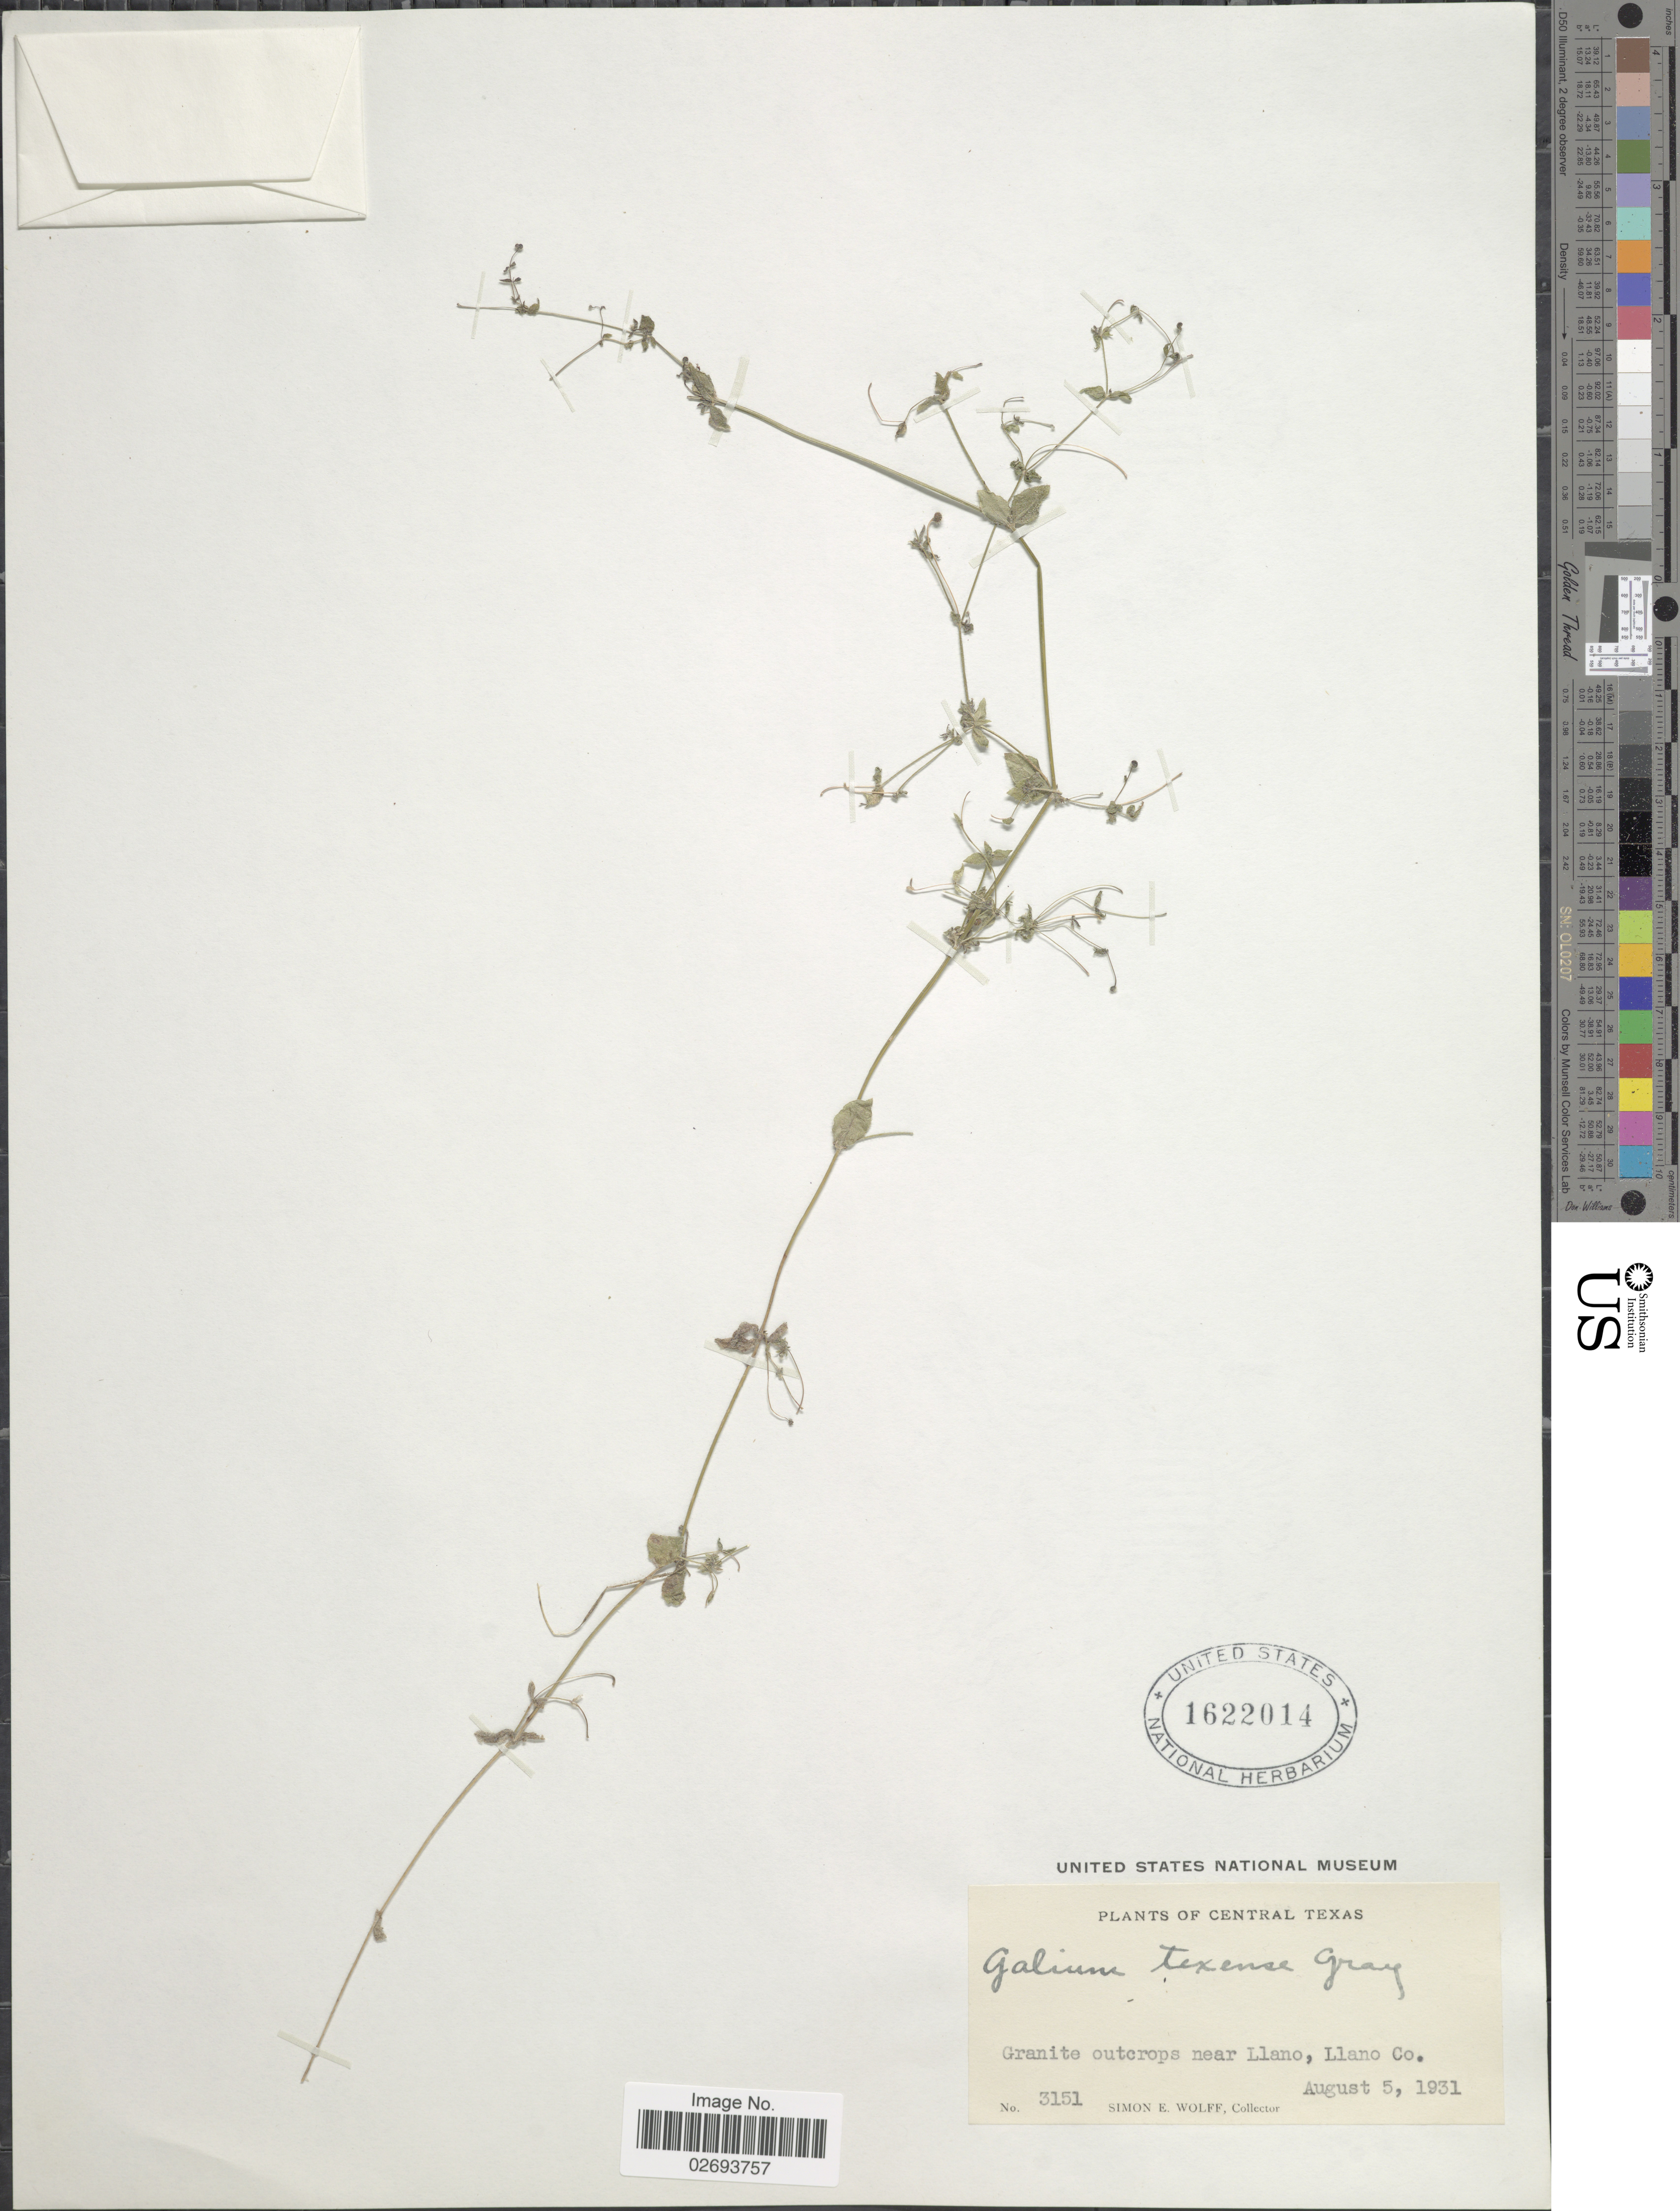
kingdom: Plantae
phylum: Tracheophyta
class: Magnoliopsida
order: Gentianales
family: Rubiaceae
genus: Galium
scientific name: Galium texense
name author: A. Gray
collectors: S. E. Wolff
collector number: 3151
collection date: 1931-08-05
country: United States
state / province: Texas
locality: Central Texas, Granite outcrops near Llano, Llano Co.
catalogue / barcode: US 1622014